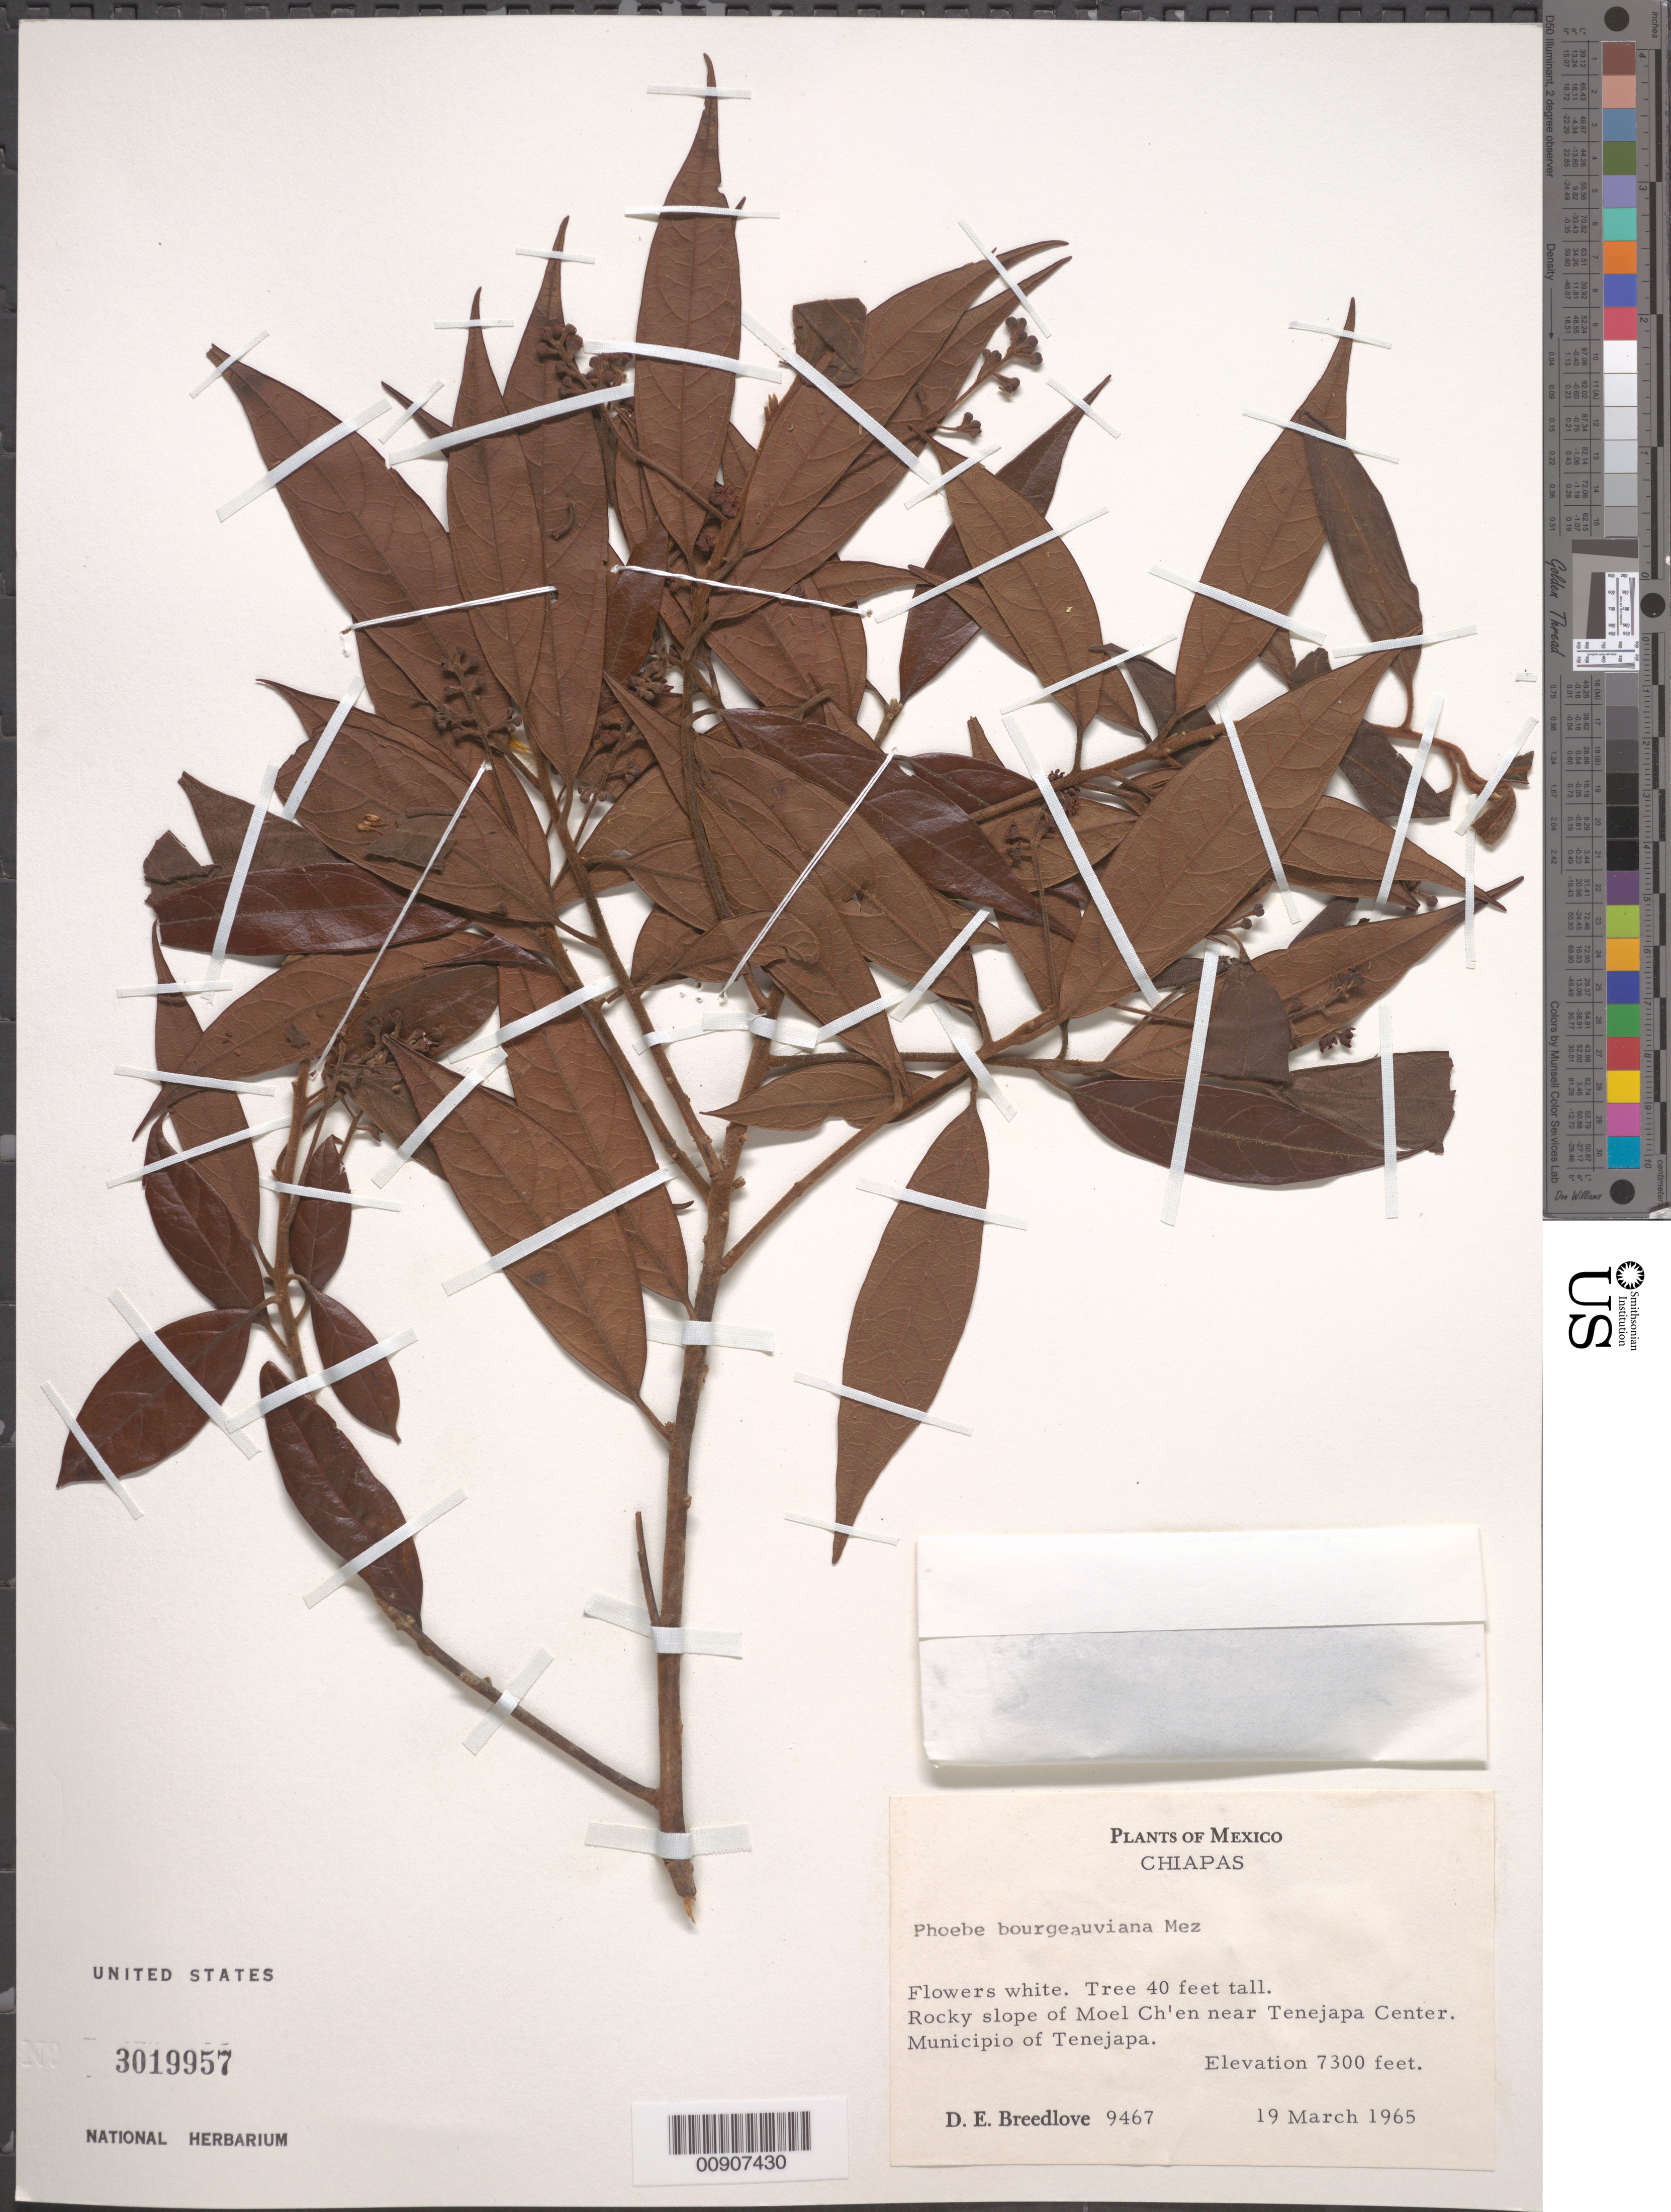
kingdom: Plantae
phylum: Tracheophyta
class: Magnoliopsida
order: Laurales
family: Lauraceae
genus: Phoebe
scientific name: Phoebe bourgeauviana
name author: Mez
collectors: D. E. Breedlove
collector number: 9467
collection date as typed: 19 Mar 1965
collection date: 1965-03-19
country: Mexico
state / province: Chiapas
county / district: Tenejapa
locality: Rocky slope of Moel Ch'en near Tenejapa Center. Municipio de Tenejapa, Chiapas.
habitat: Rocky slope.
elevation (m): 2225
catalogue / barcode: US 3019957